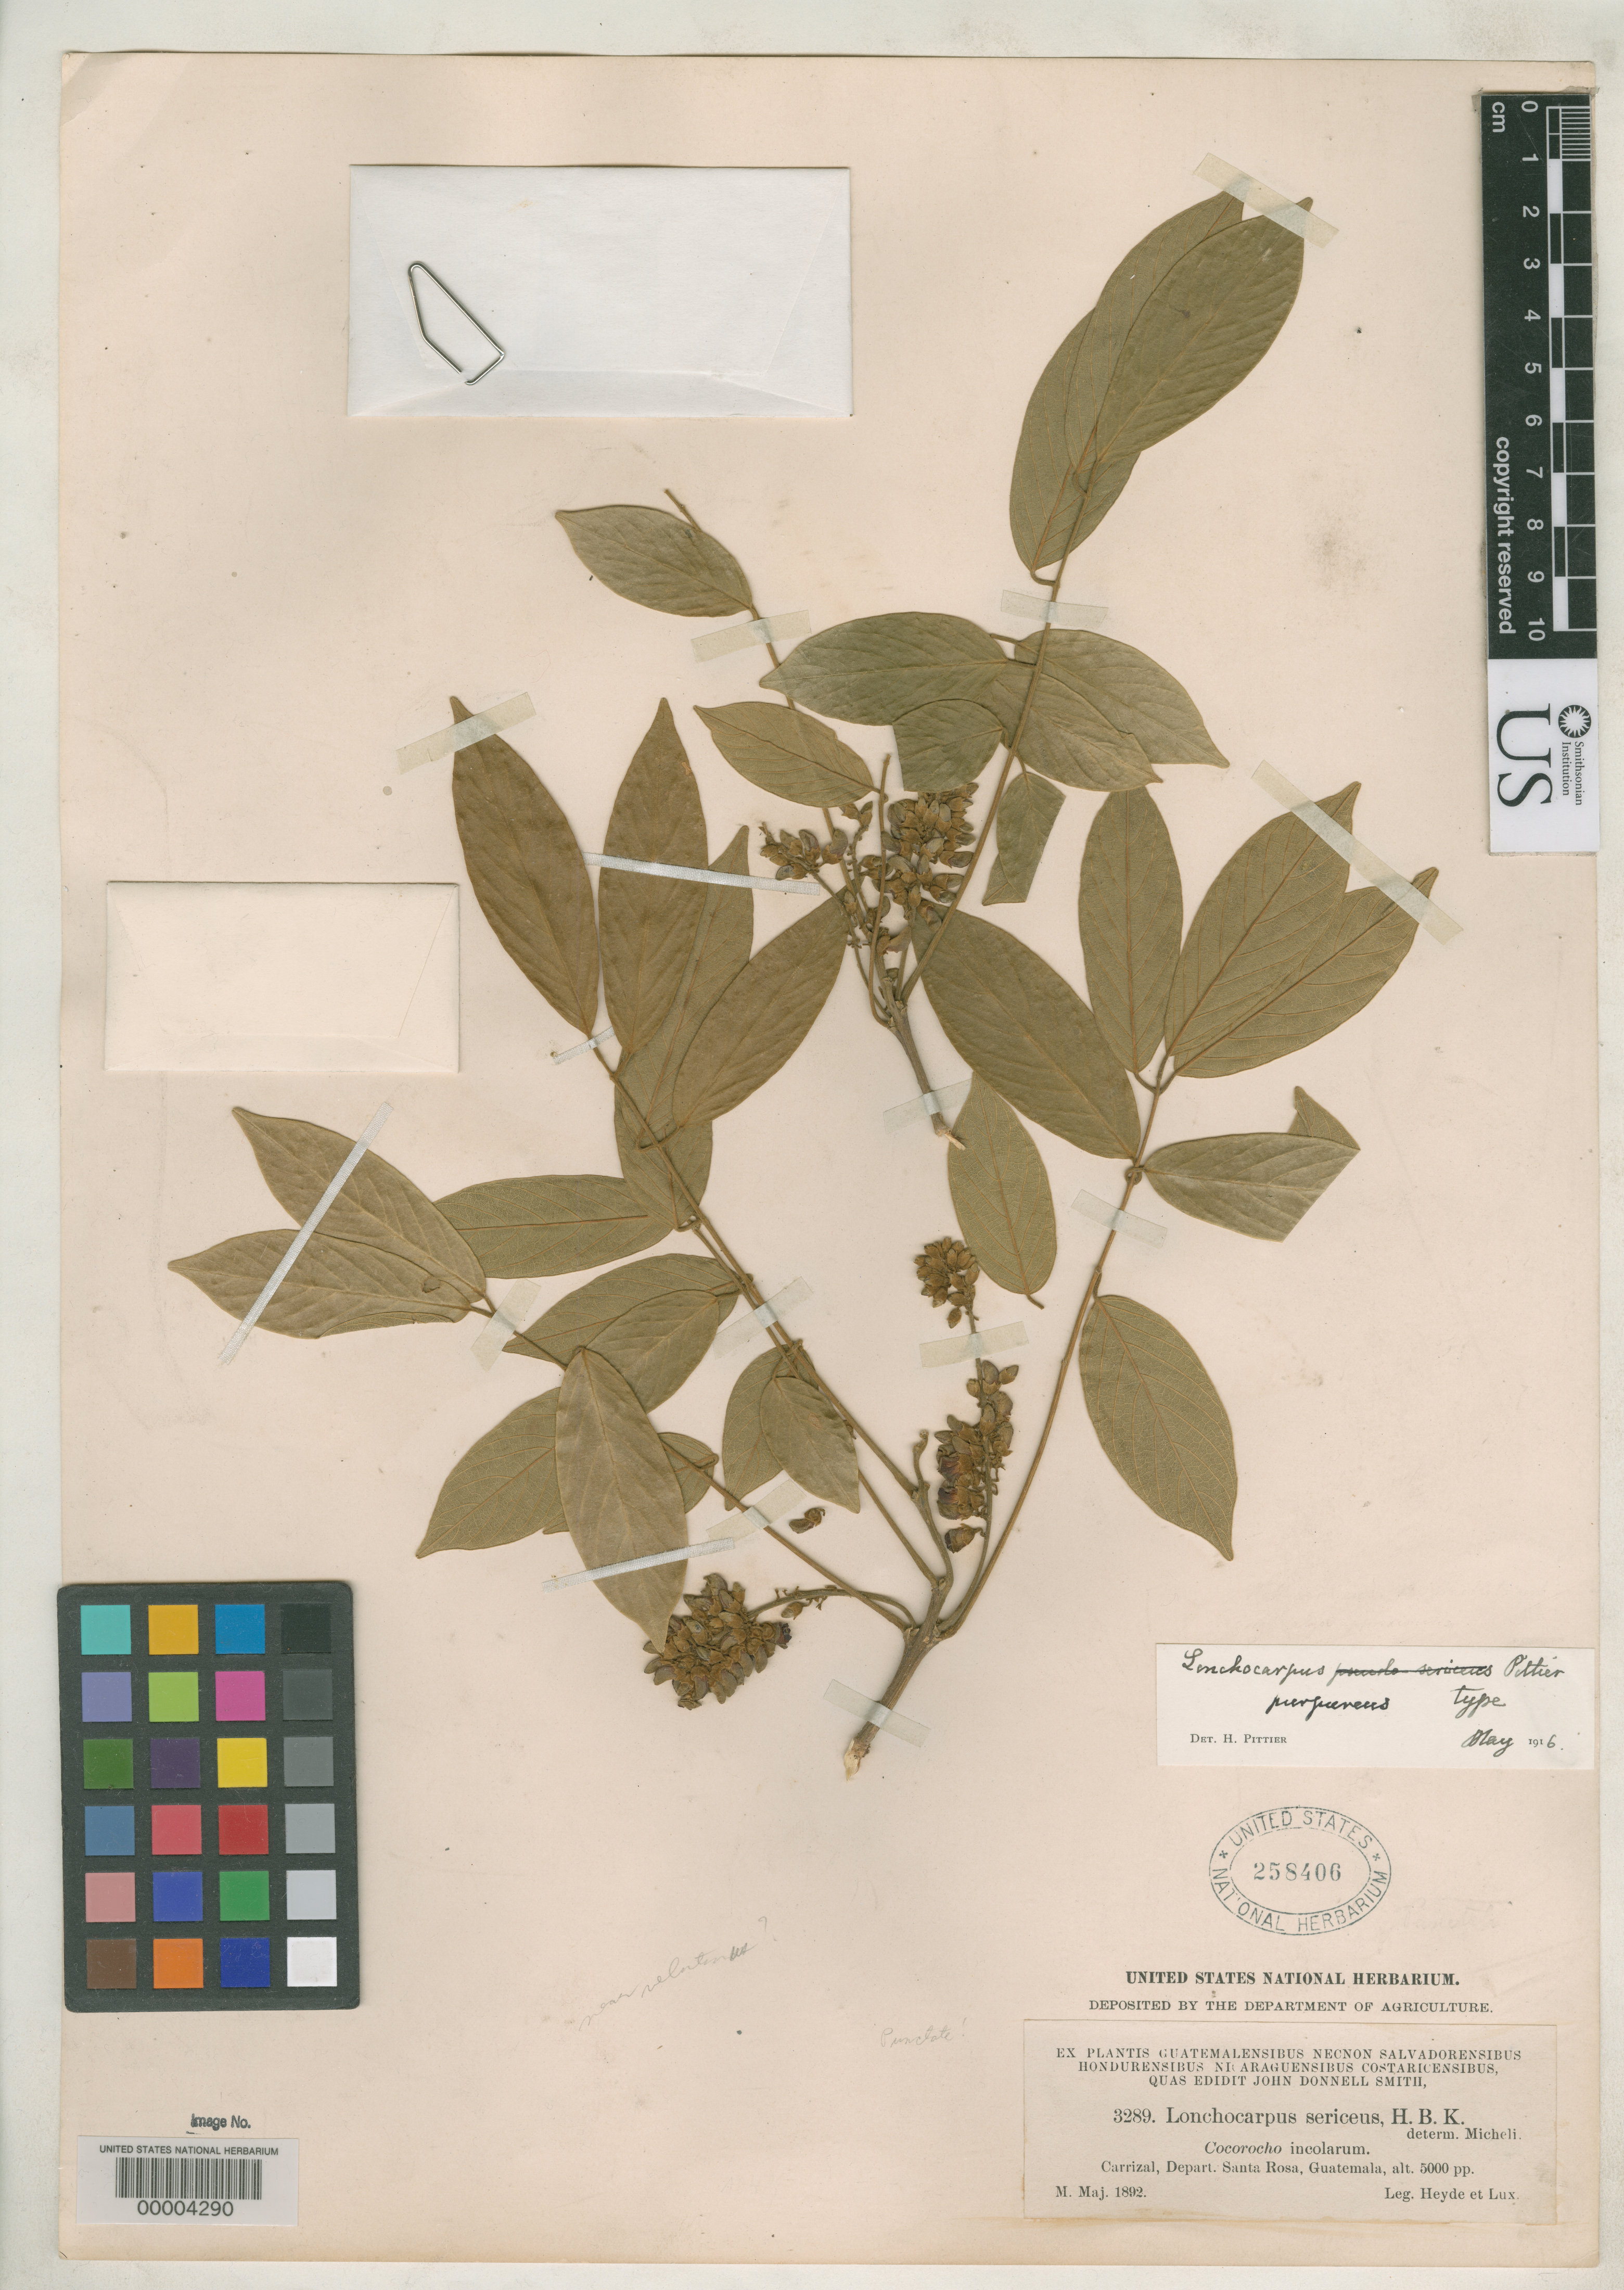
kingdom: Plantae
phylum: Tracheophyta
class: Magnoliopsida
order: Fabales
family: Fabaceae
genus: Lonchocarpus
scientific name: Lonchocarpus purpureus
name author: Pittier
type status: Holotype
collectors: E. T. Heyde & E. Lux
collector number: J.D.S. 3289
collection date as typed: May 1892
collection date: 1892-05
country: Guatemala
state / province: Santa Rosa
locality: El Carrizal.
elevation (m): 1670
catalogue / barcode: US 258406